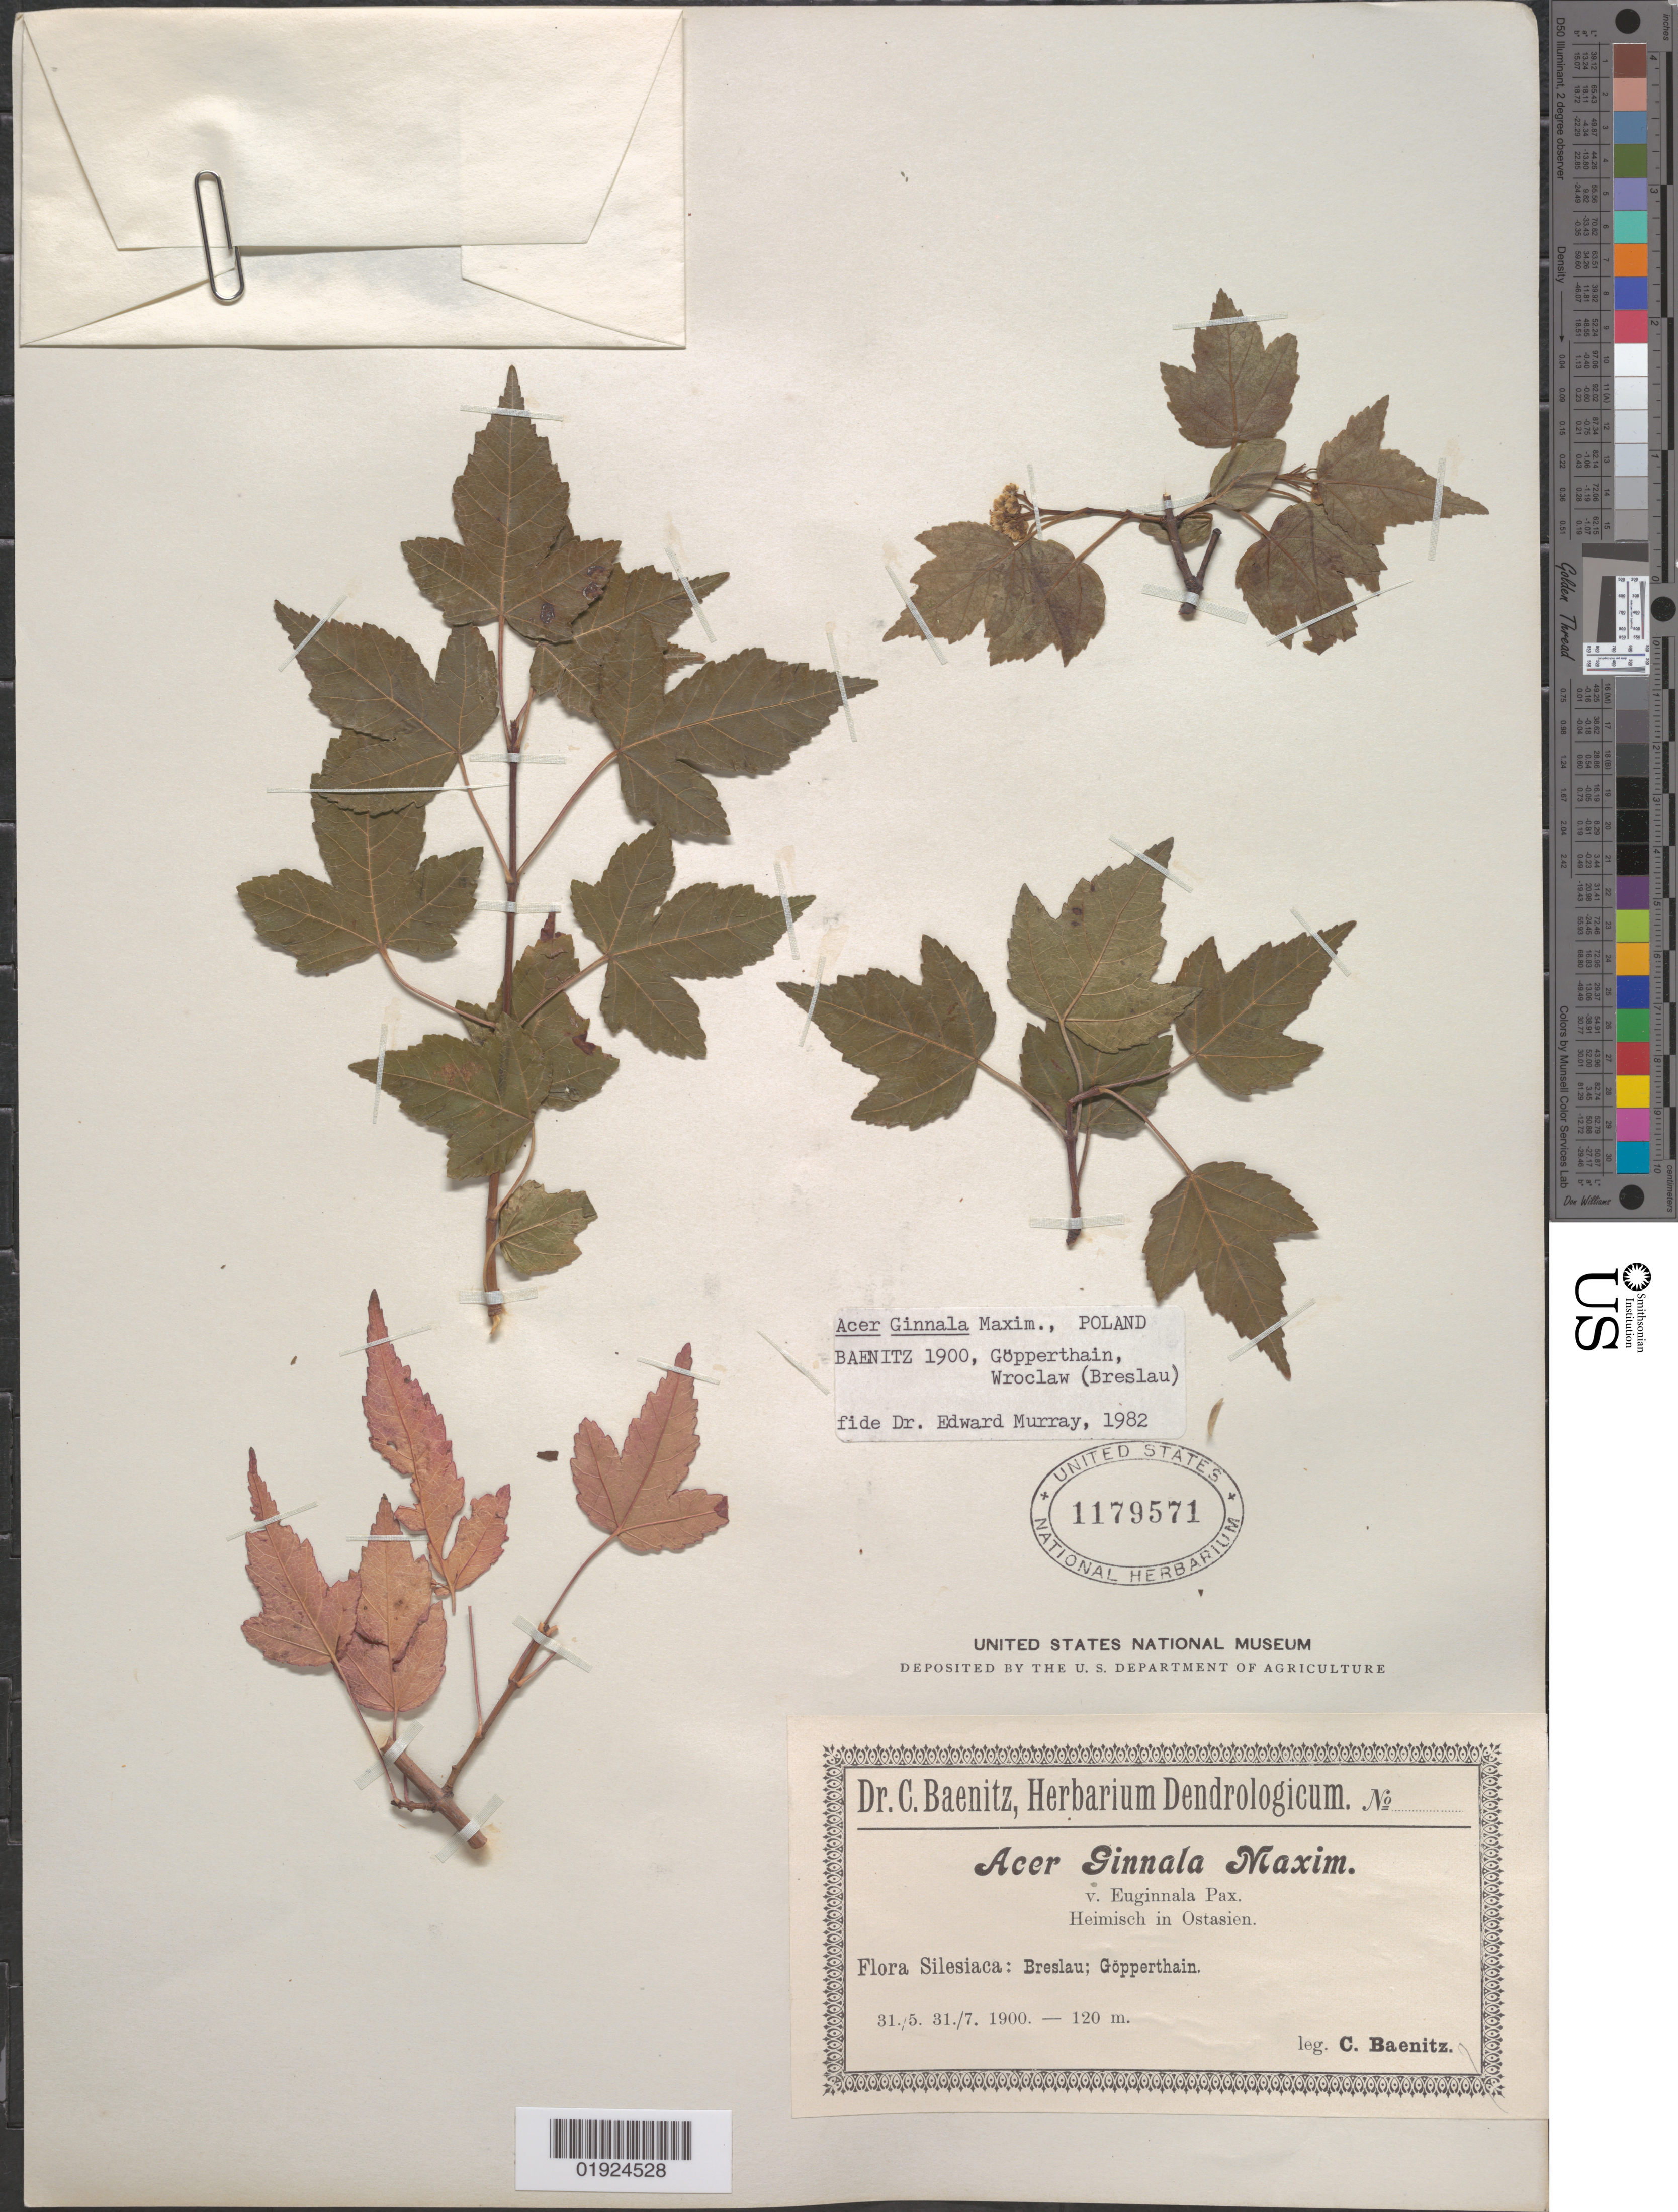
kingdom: Plantae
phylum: Tracheophyta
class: Magnoliopsida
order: Sapindales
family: Sapindaceae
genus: Acer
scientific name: Acer ginnala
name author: Maxim.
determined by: Murray, Edward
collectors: C. G. Baenitz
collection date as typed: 31./5. 31/7. 1900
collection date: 1900-05-31/1900-07-31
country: Poland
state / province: Dolnoslaskie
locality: Sileisiaca: Breslau [Wrocław]: Gopperthain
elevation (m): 120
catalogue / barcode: US 1179571